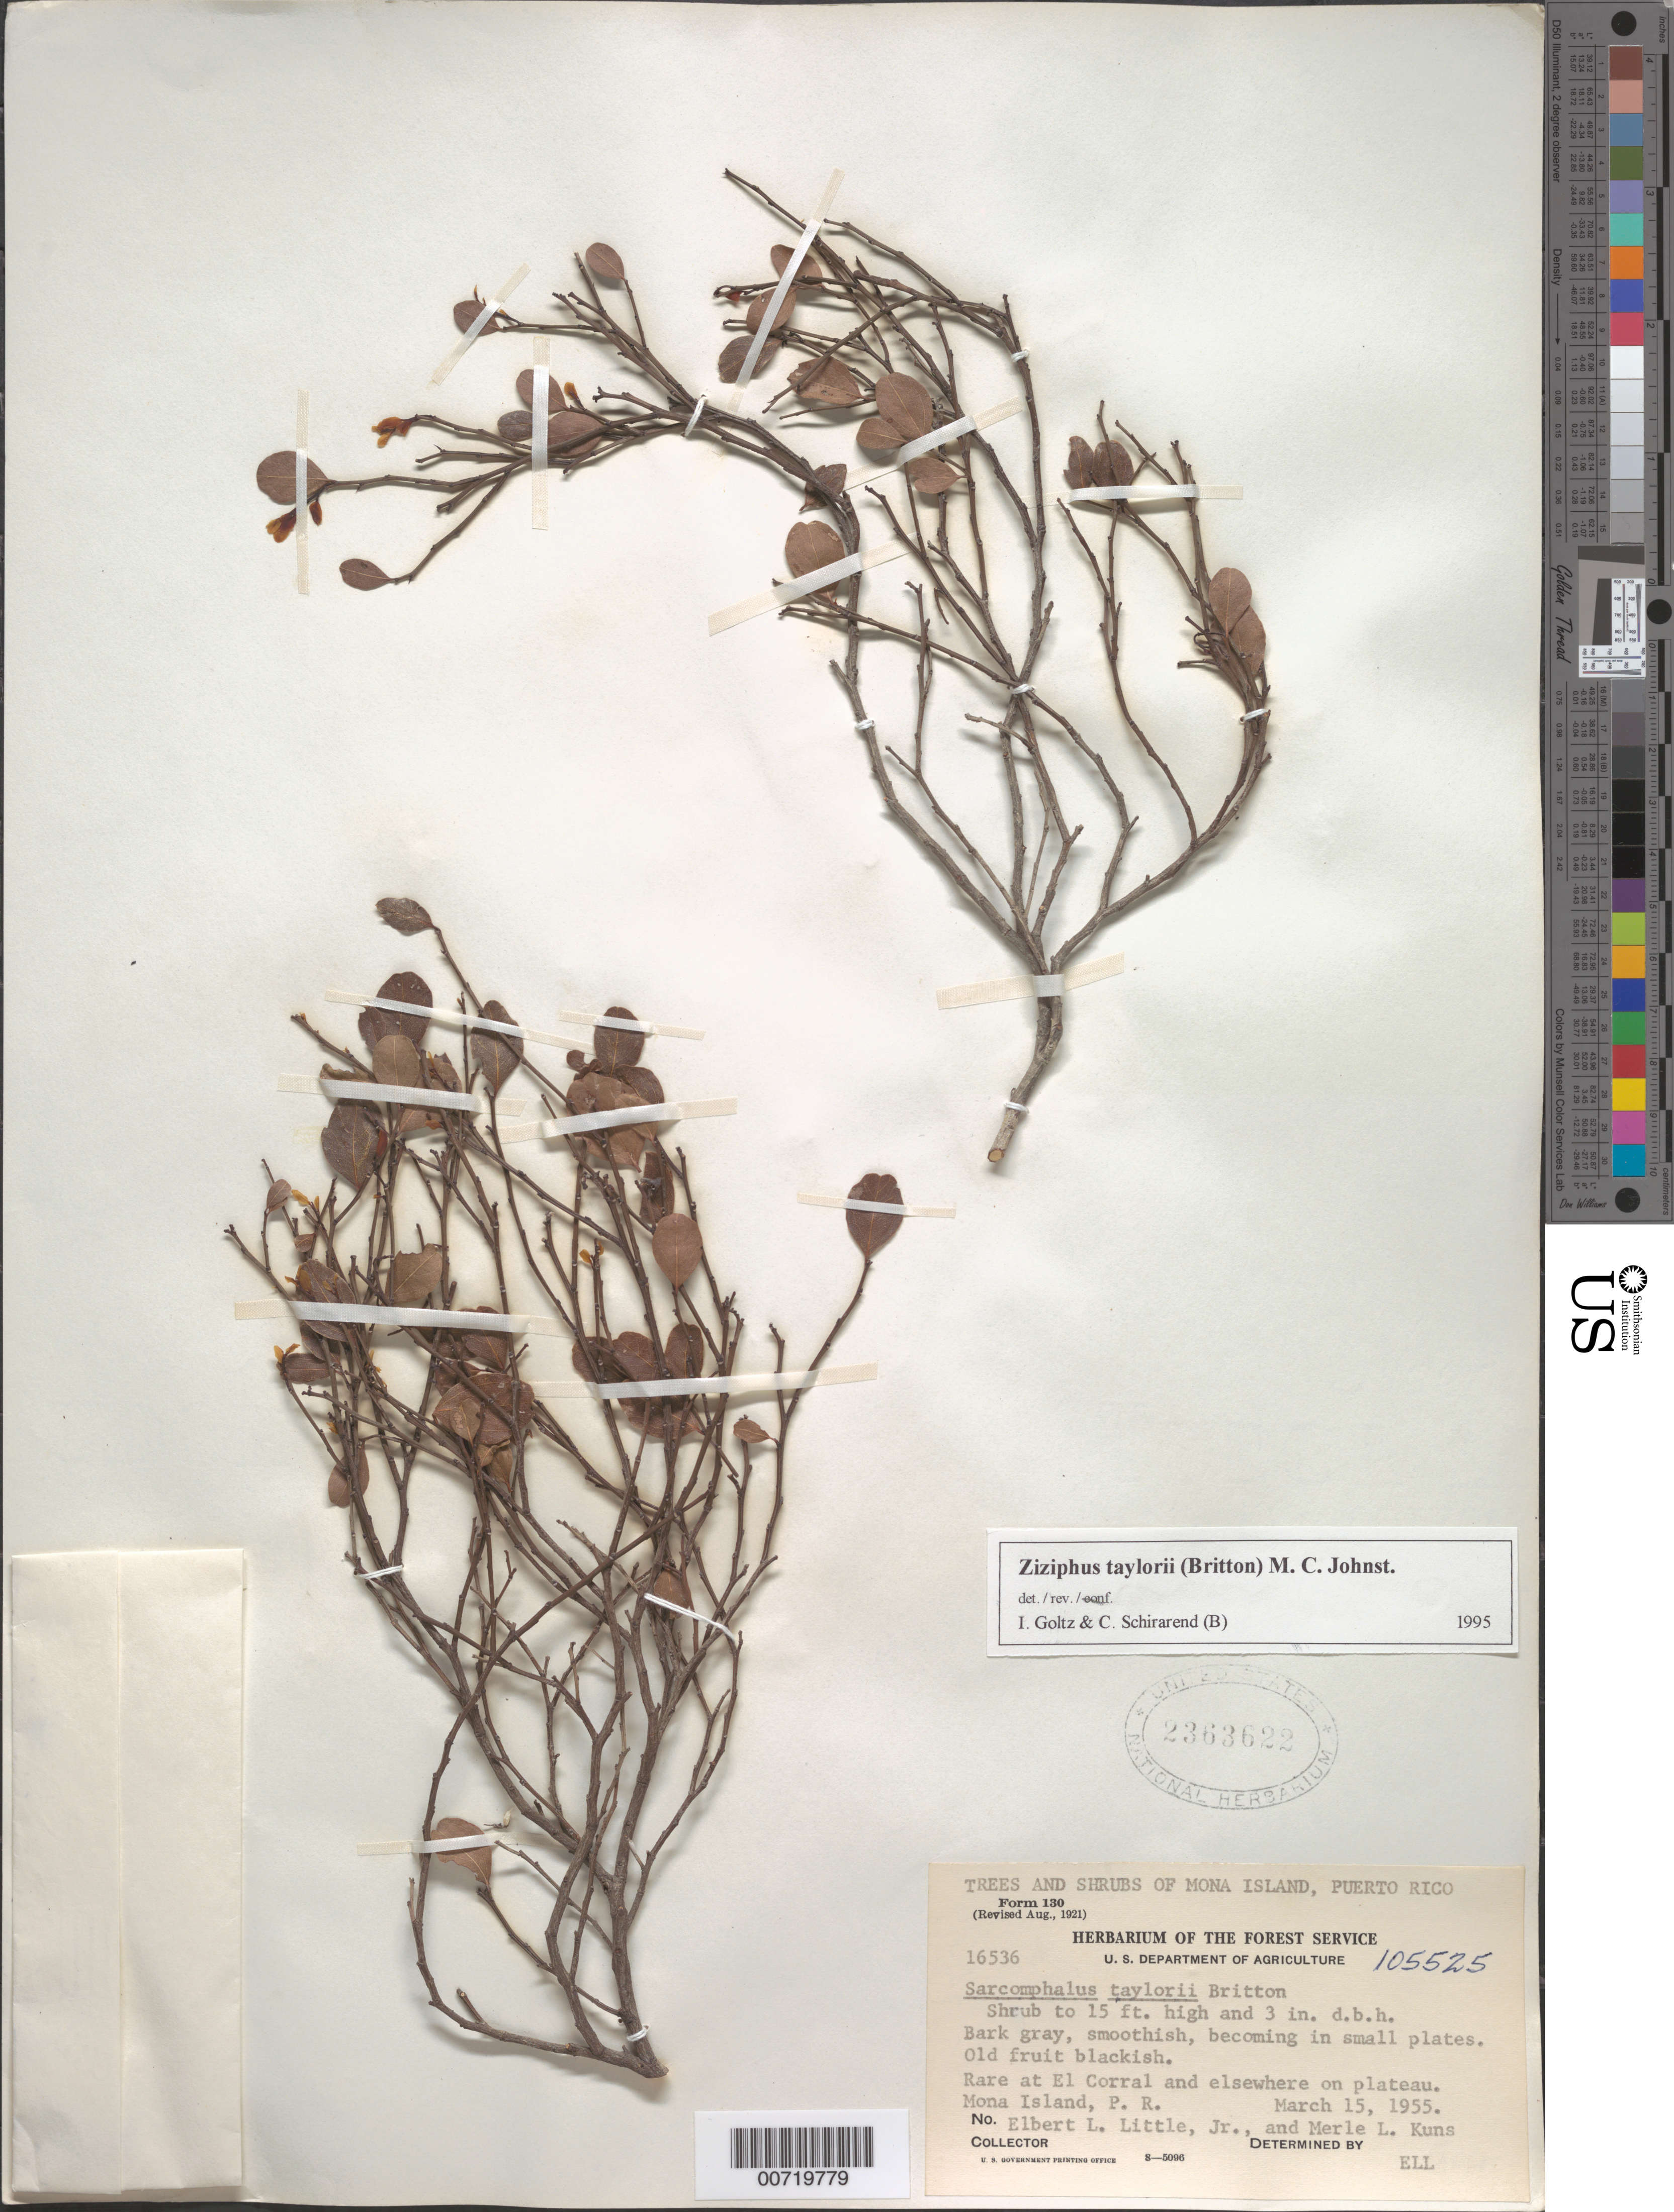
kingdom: Plantae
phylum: Tracheophyta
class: Magnoliopsida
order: Rosales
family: Rhamnaceae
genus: Sarcomphalus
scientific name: Sarcomphalus taylorii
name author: Britton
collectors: E. L. Little & M. Kuns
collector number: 16536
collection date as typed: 15 Mar 1955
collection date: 1955-03-15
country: Puerto Rico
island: Mona I.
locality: El Corral and elsewhere on plateau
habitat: Plateau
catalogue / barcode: US 2363622